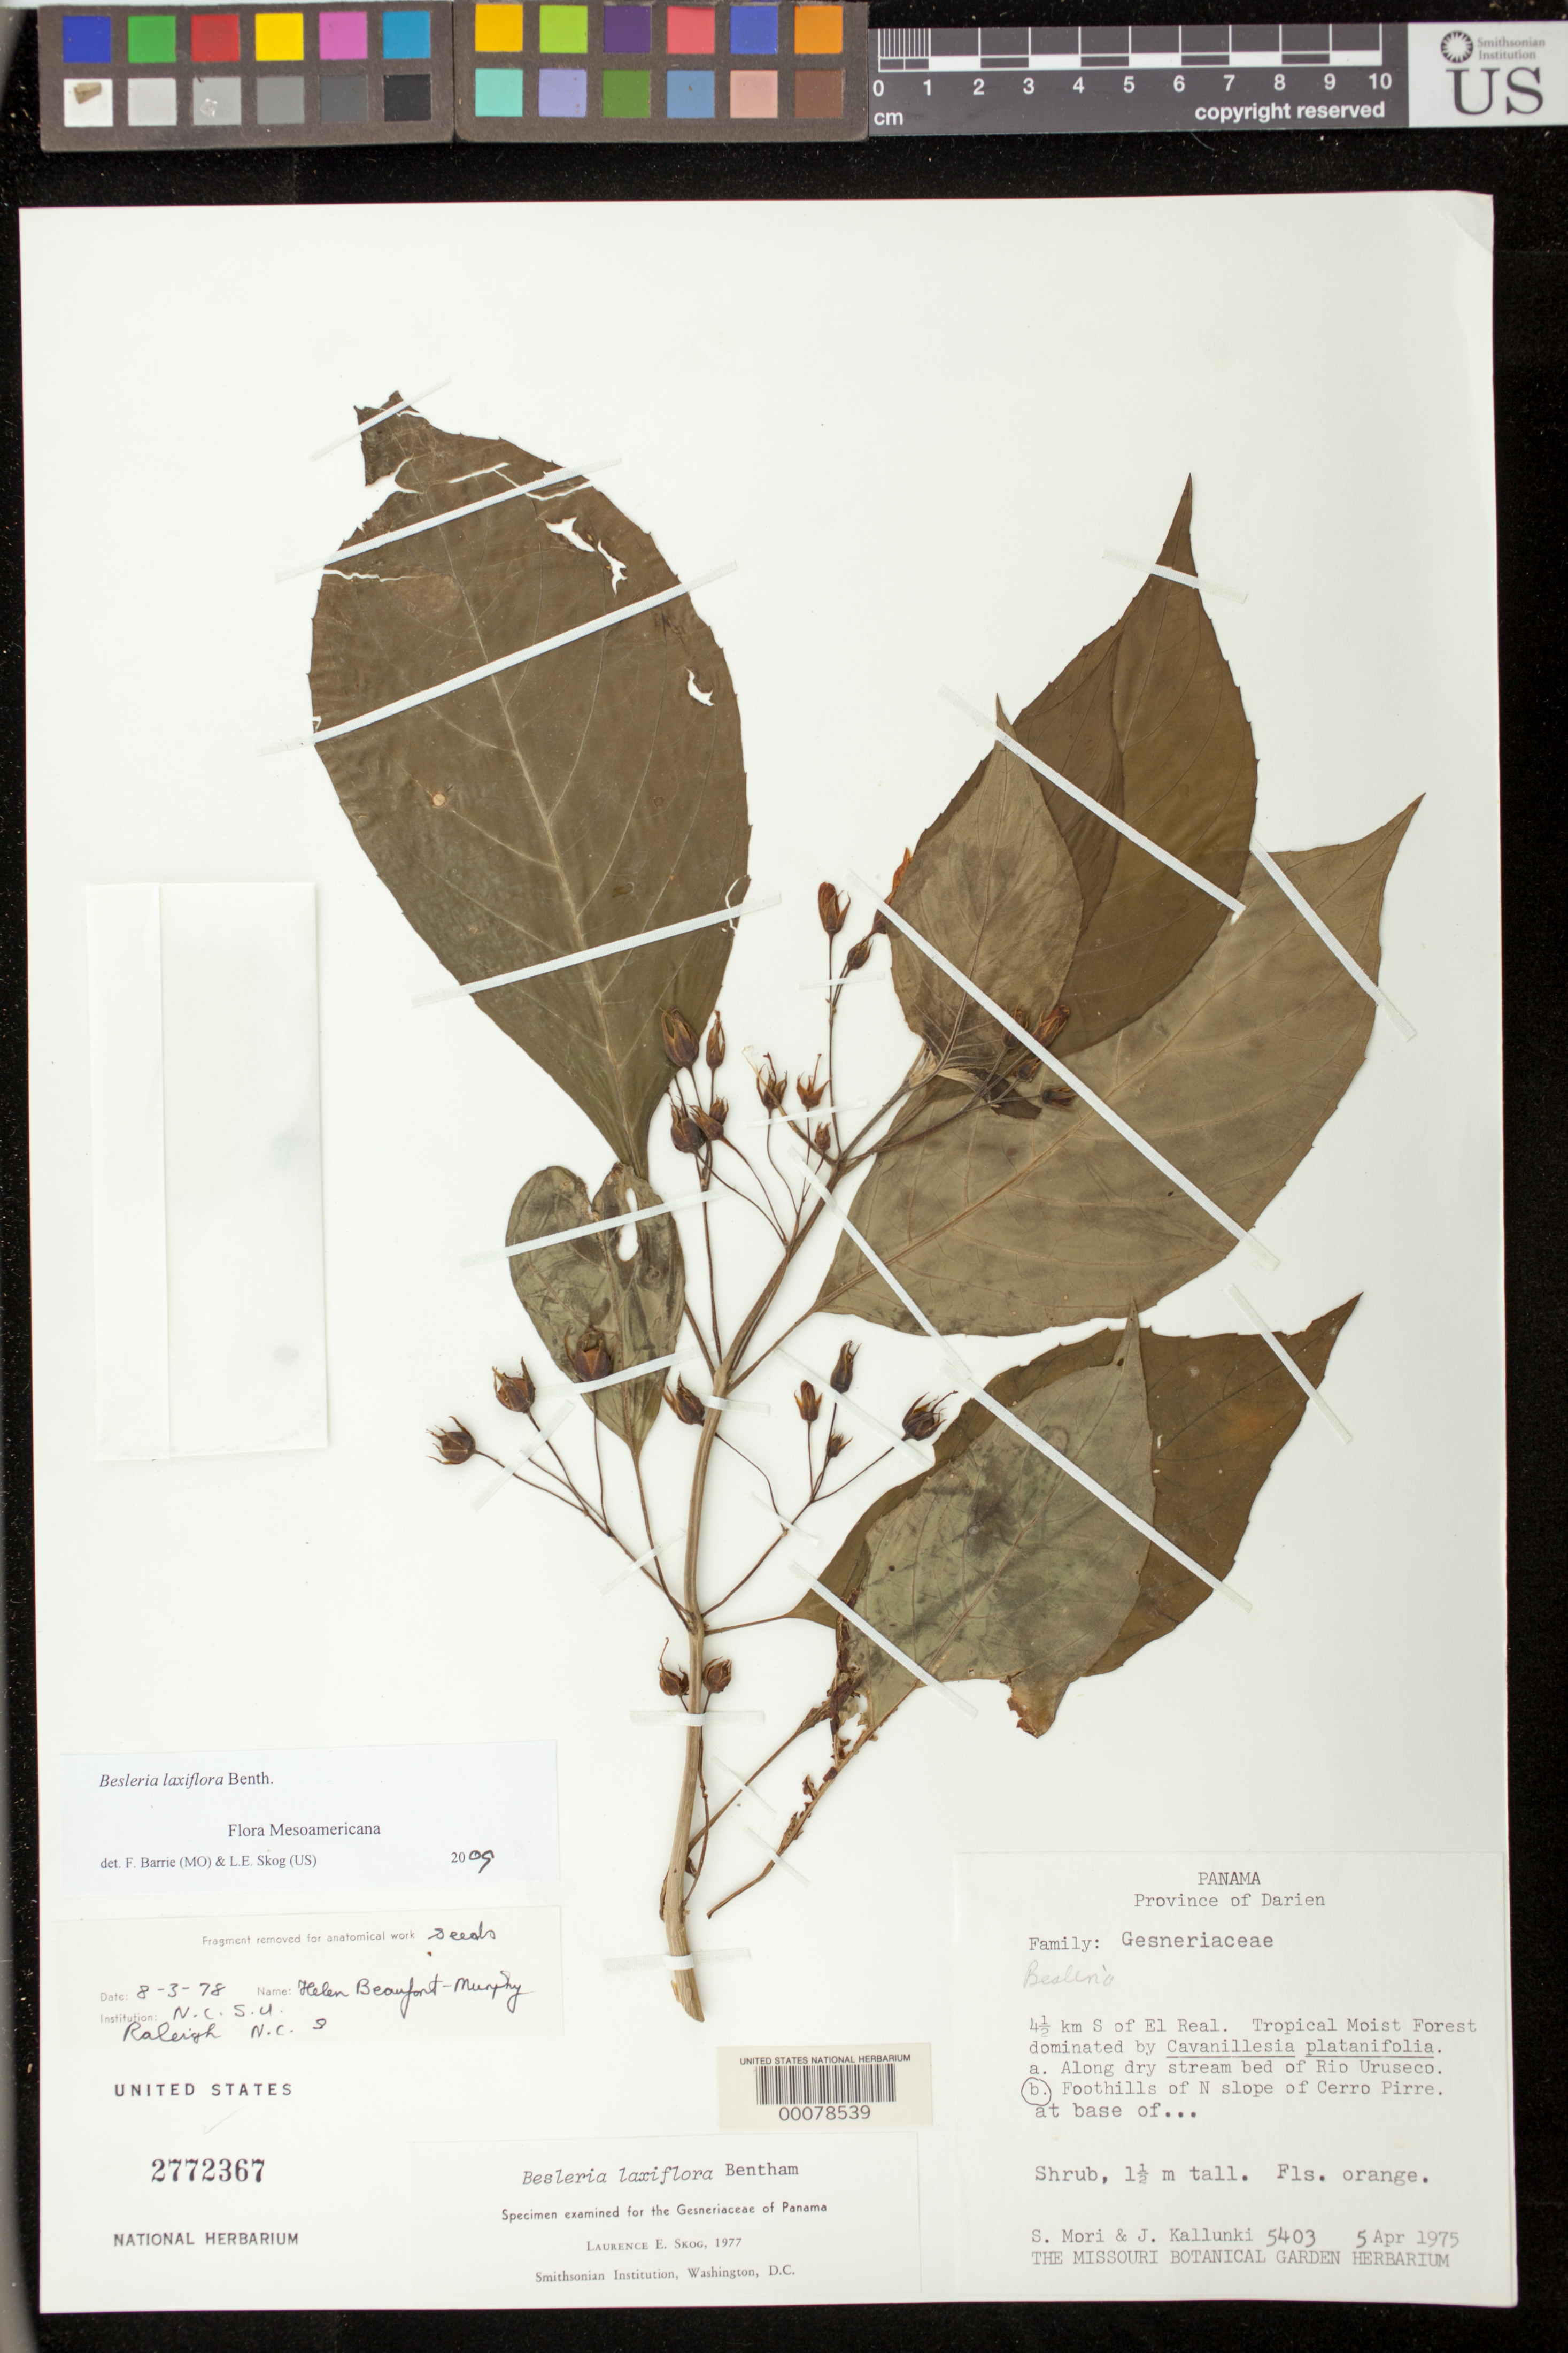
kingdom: Plantae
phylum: Tracheophyta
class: Magnoliopsida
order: Lamiales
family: Gesneriaceae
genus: Besleria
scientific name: Besleria laxiflora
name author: Benth.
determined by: Skog, Laurence E.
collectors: S. Mori & J. Kallunki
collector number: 5403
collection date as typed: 05 Apr 1975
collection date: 1975-04-05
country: Panama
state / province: Darién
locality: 4 1/2 km S of El Real, foothills of N slope of Cerro Pirre, at base of. . .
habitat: Tropical moist forest dominated by Cavanillesia platanifolia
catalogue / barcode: US 2772367